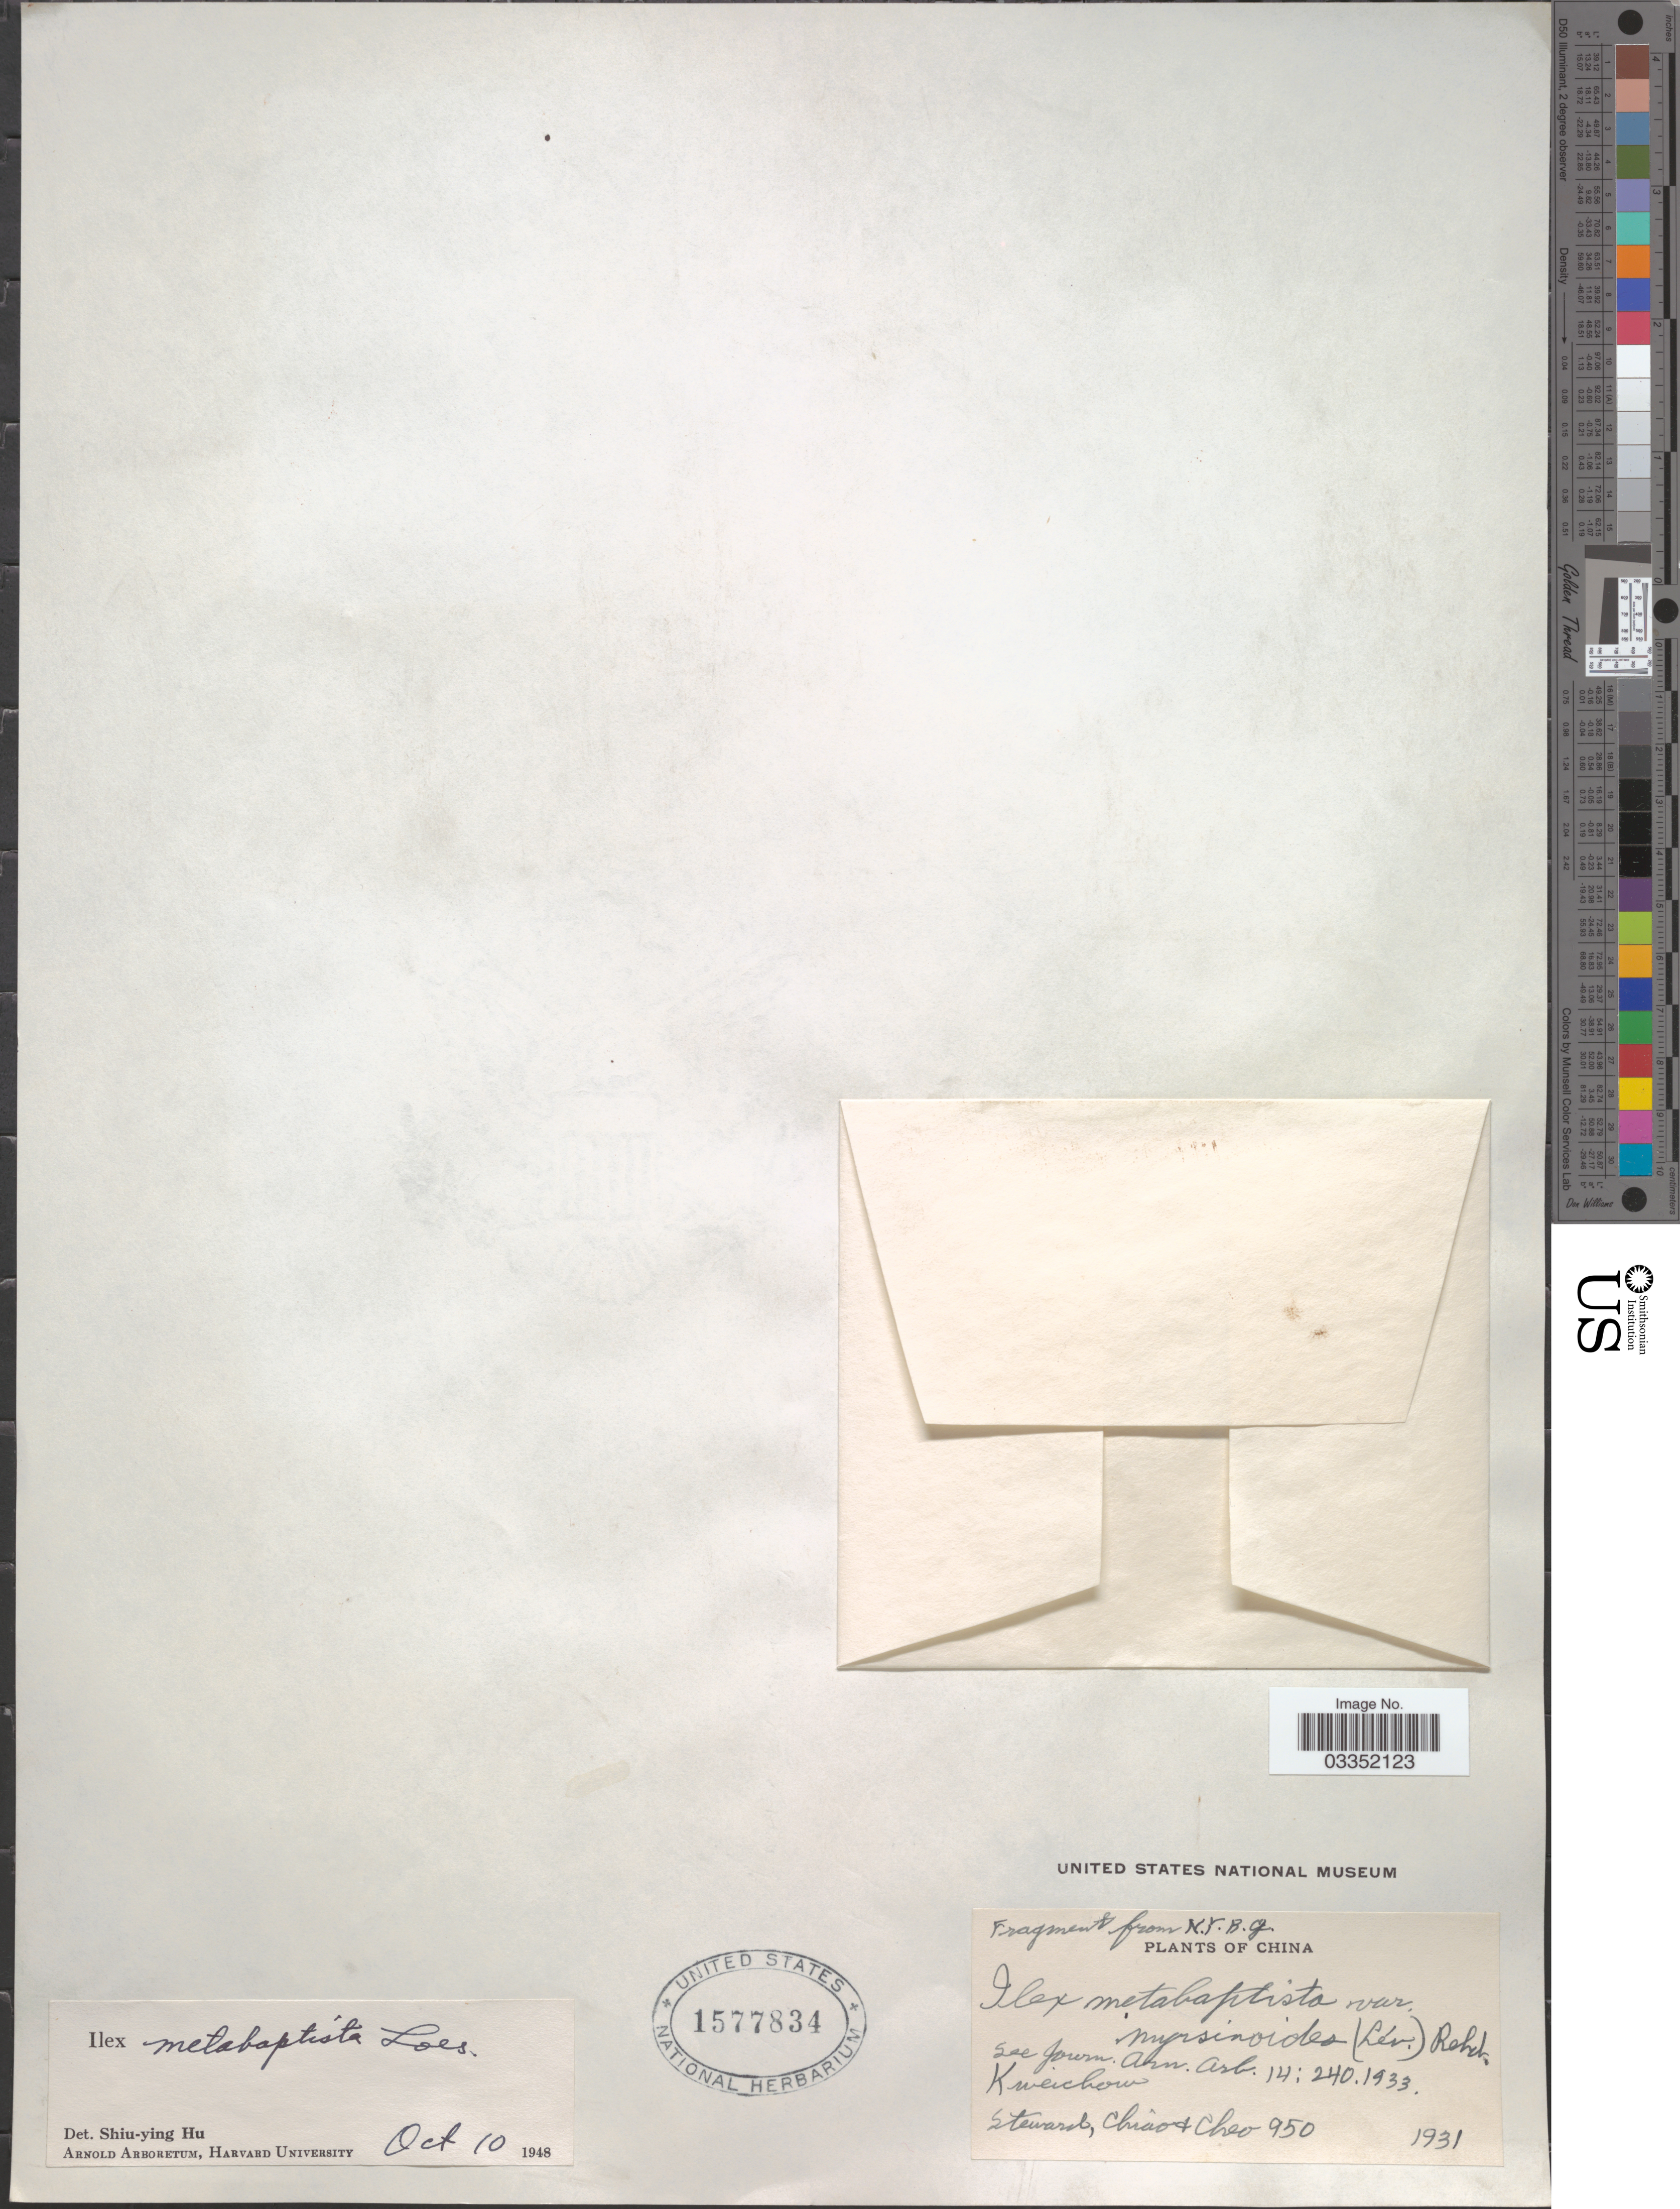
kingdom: Plantae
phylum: Tracheophyta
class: Magnoliopsida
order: Aquifoliales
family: Aquifoliaceae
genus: Ilex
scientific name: Ilex metabaptista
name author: Loes.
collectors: Steward, Chiao & Cheo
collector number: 950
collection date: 1931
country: China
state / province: Guizhou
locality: Kweichow.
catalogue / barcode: US 1577834